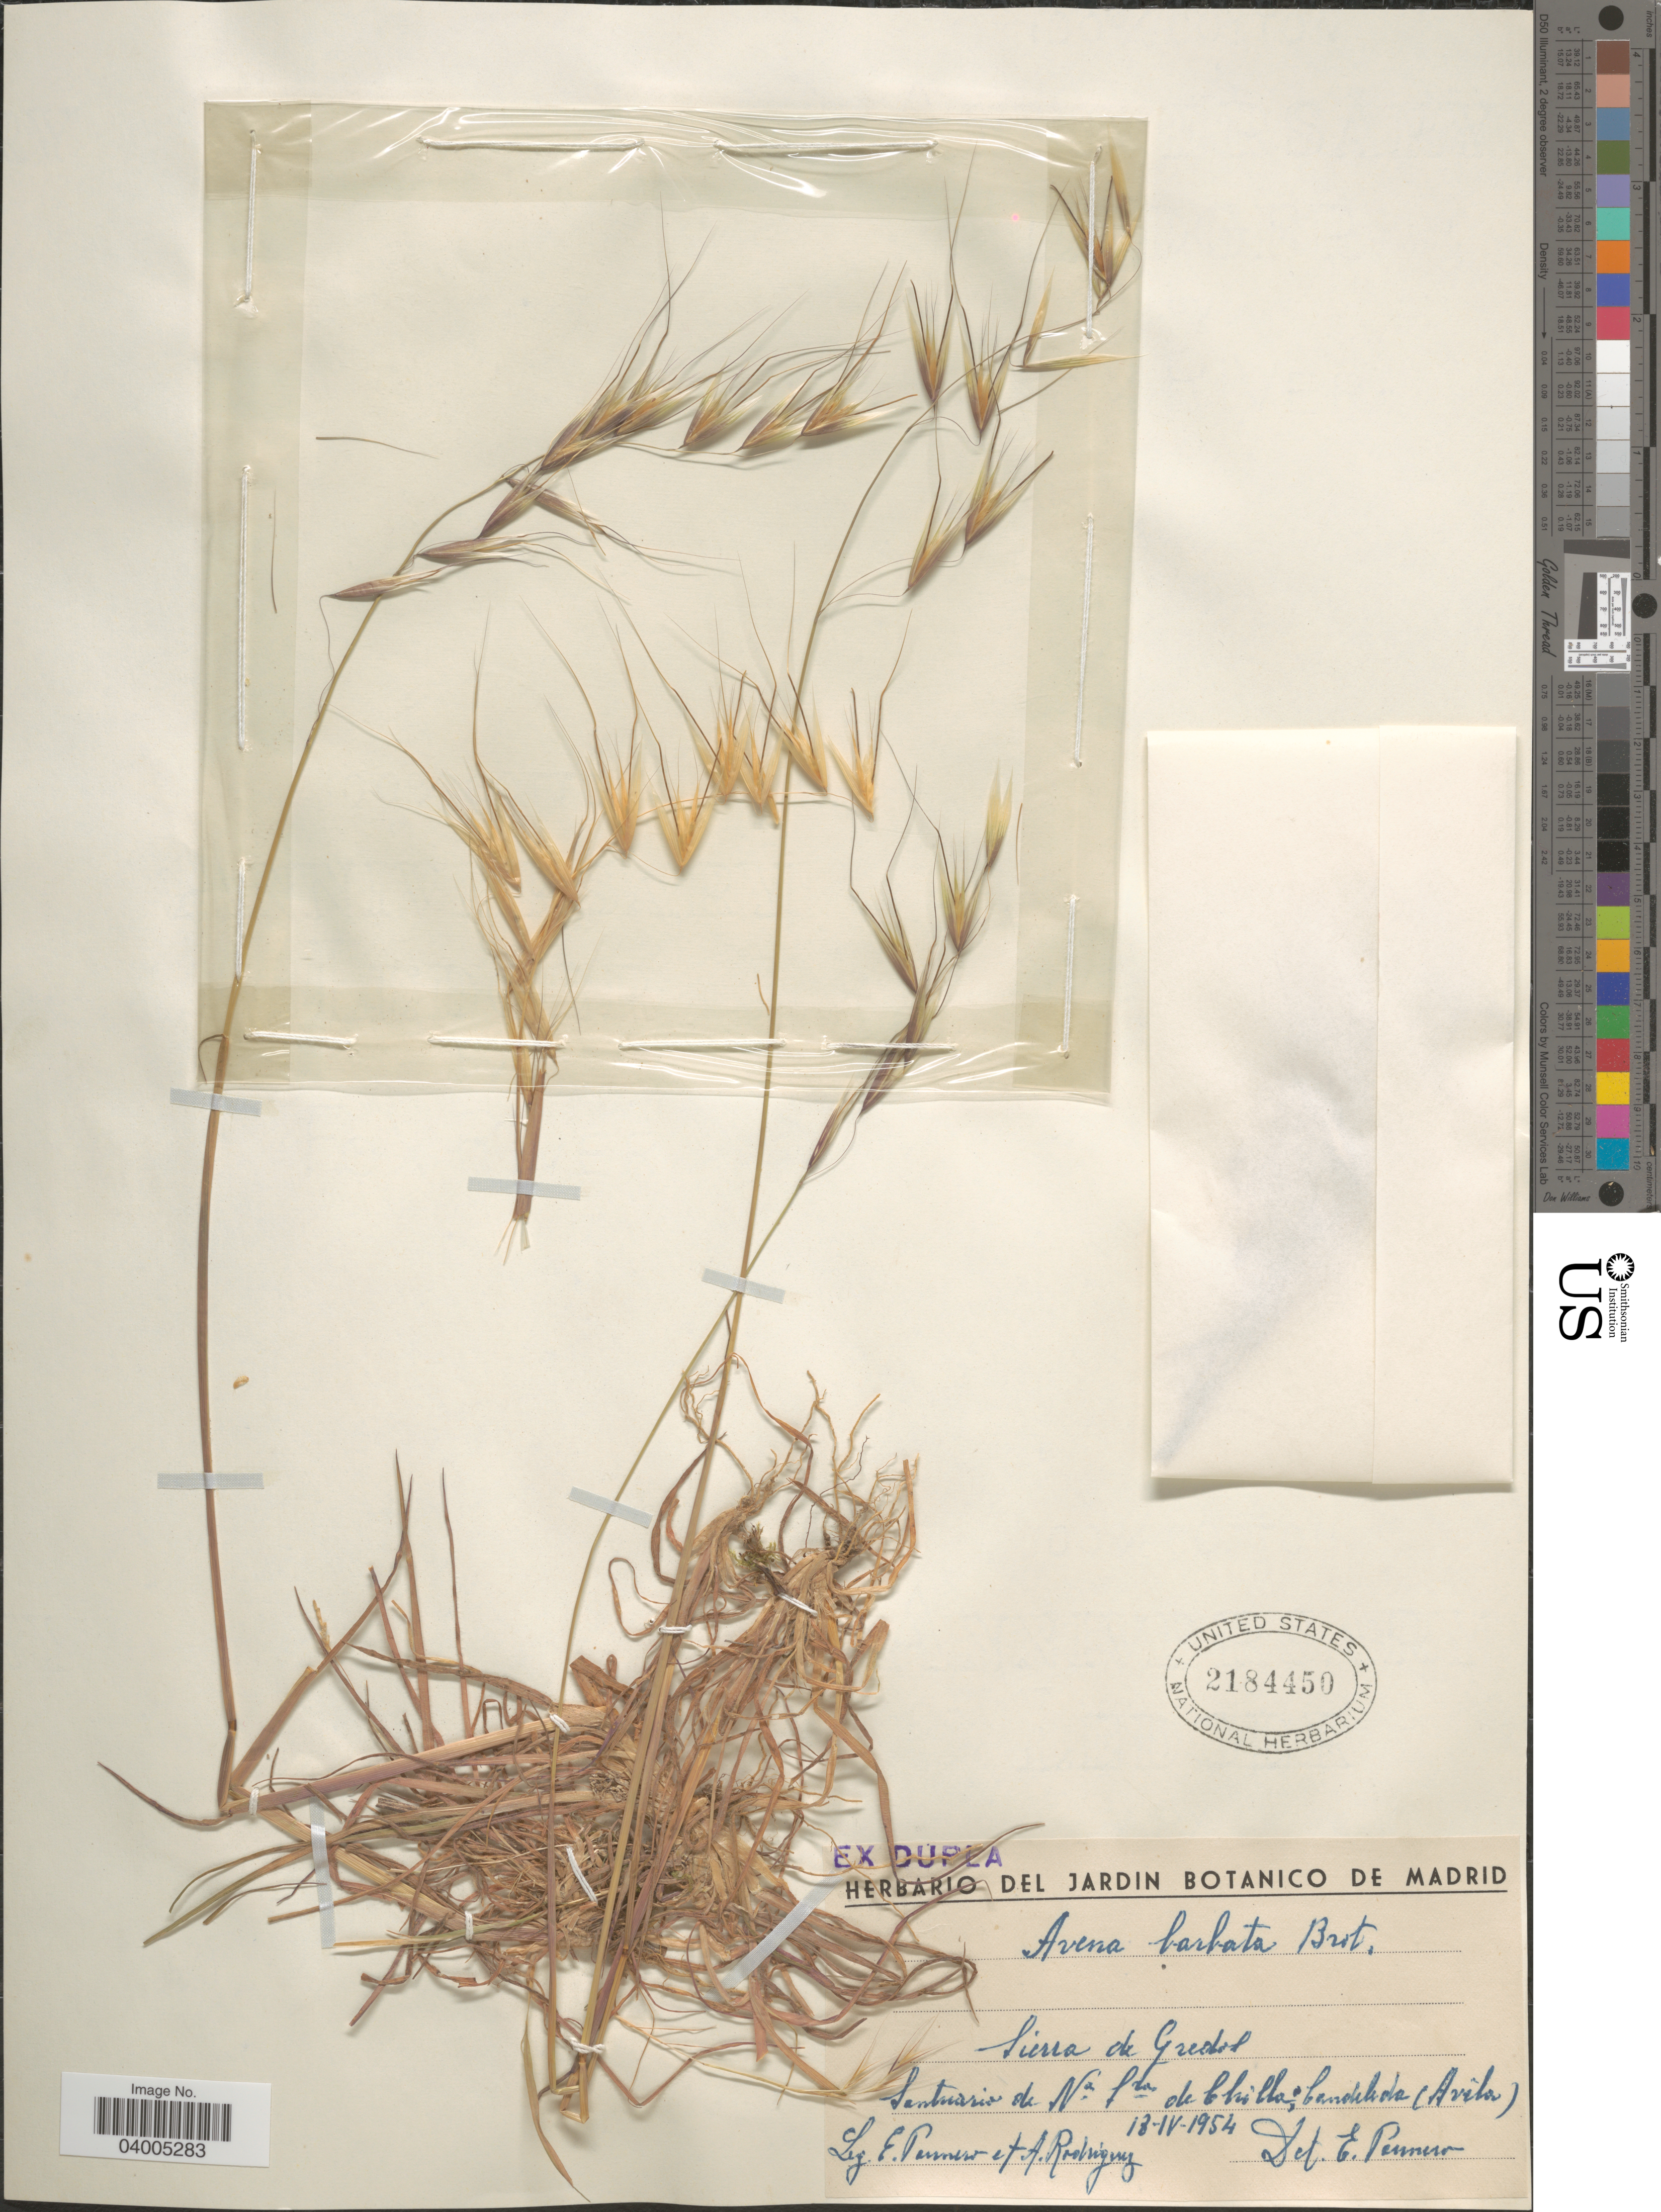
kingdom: Plantae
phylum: Tracheophyta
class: Liliopsida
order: Poales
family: Poaceae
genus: Avena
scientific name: Avena barbata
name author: Pott ex Link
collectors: E. Pannero & A. Rodriguez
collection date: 1954-04-18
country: Spain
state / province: Castilla y León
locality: Sierra de Gredos. Santuario de Na fra de Chilla; Candelida (Avila).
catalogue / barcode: US 2184450